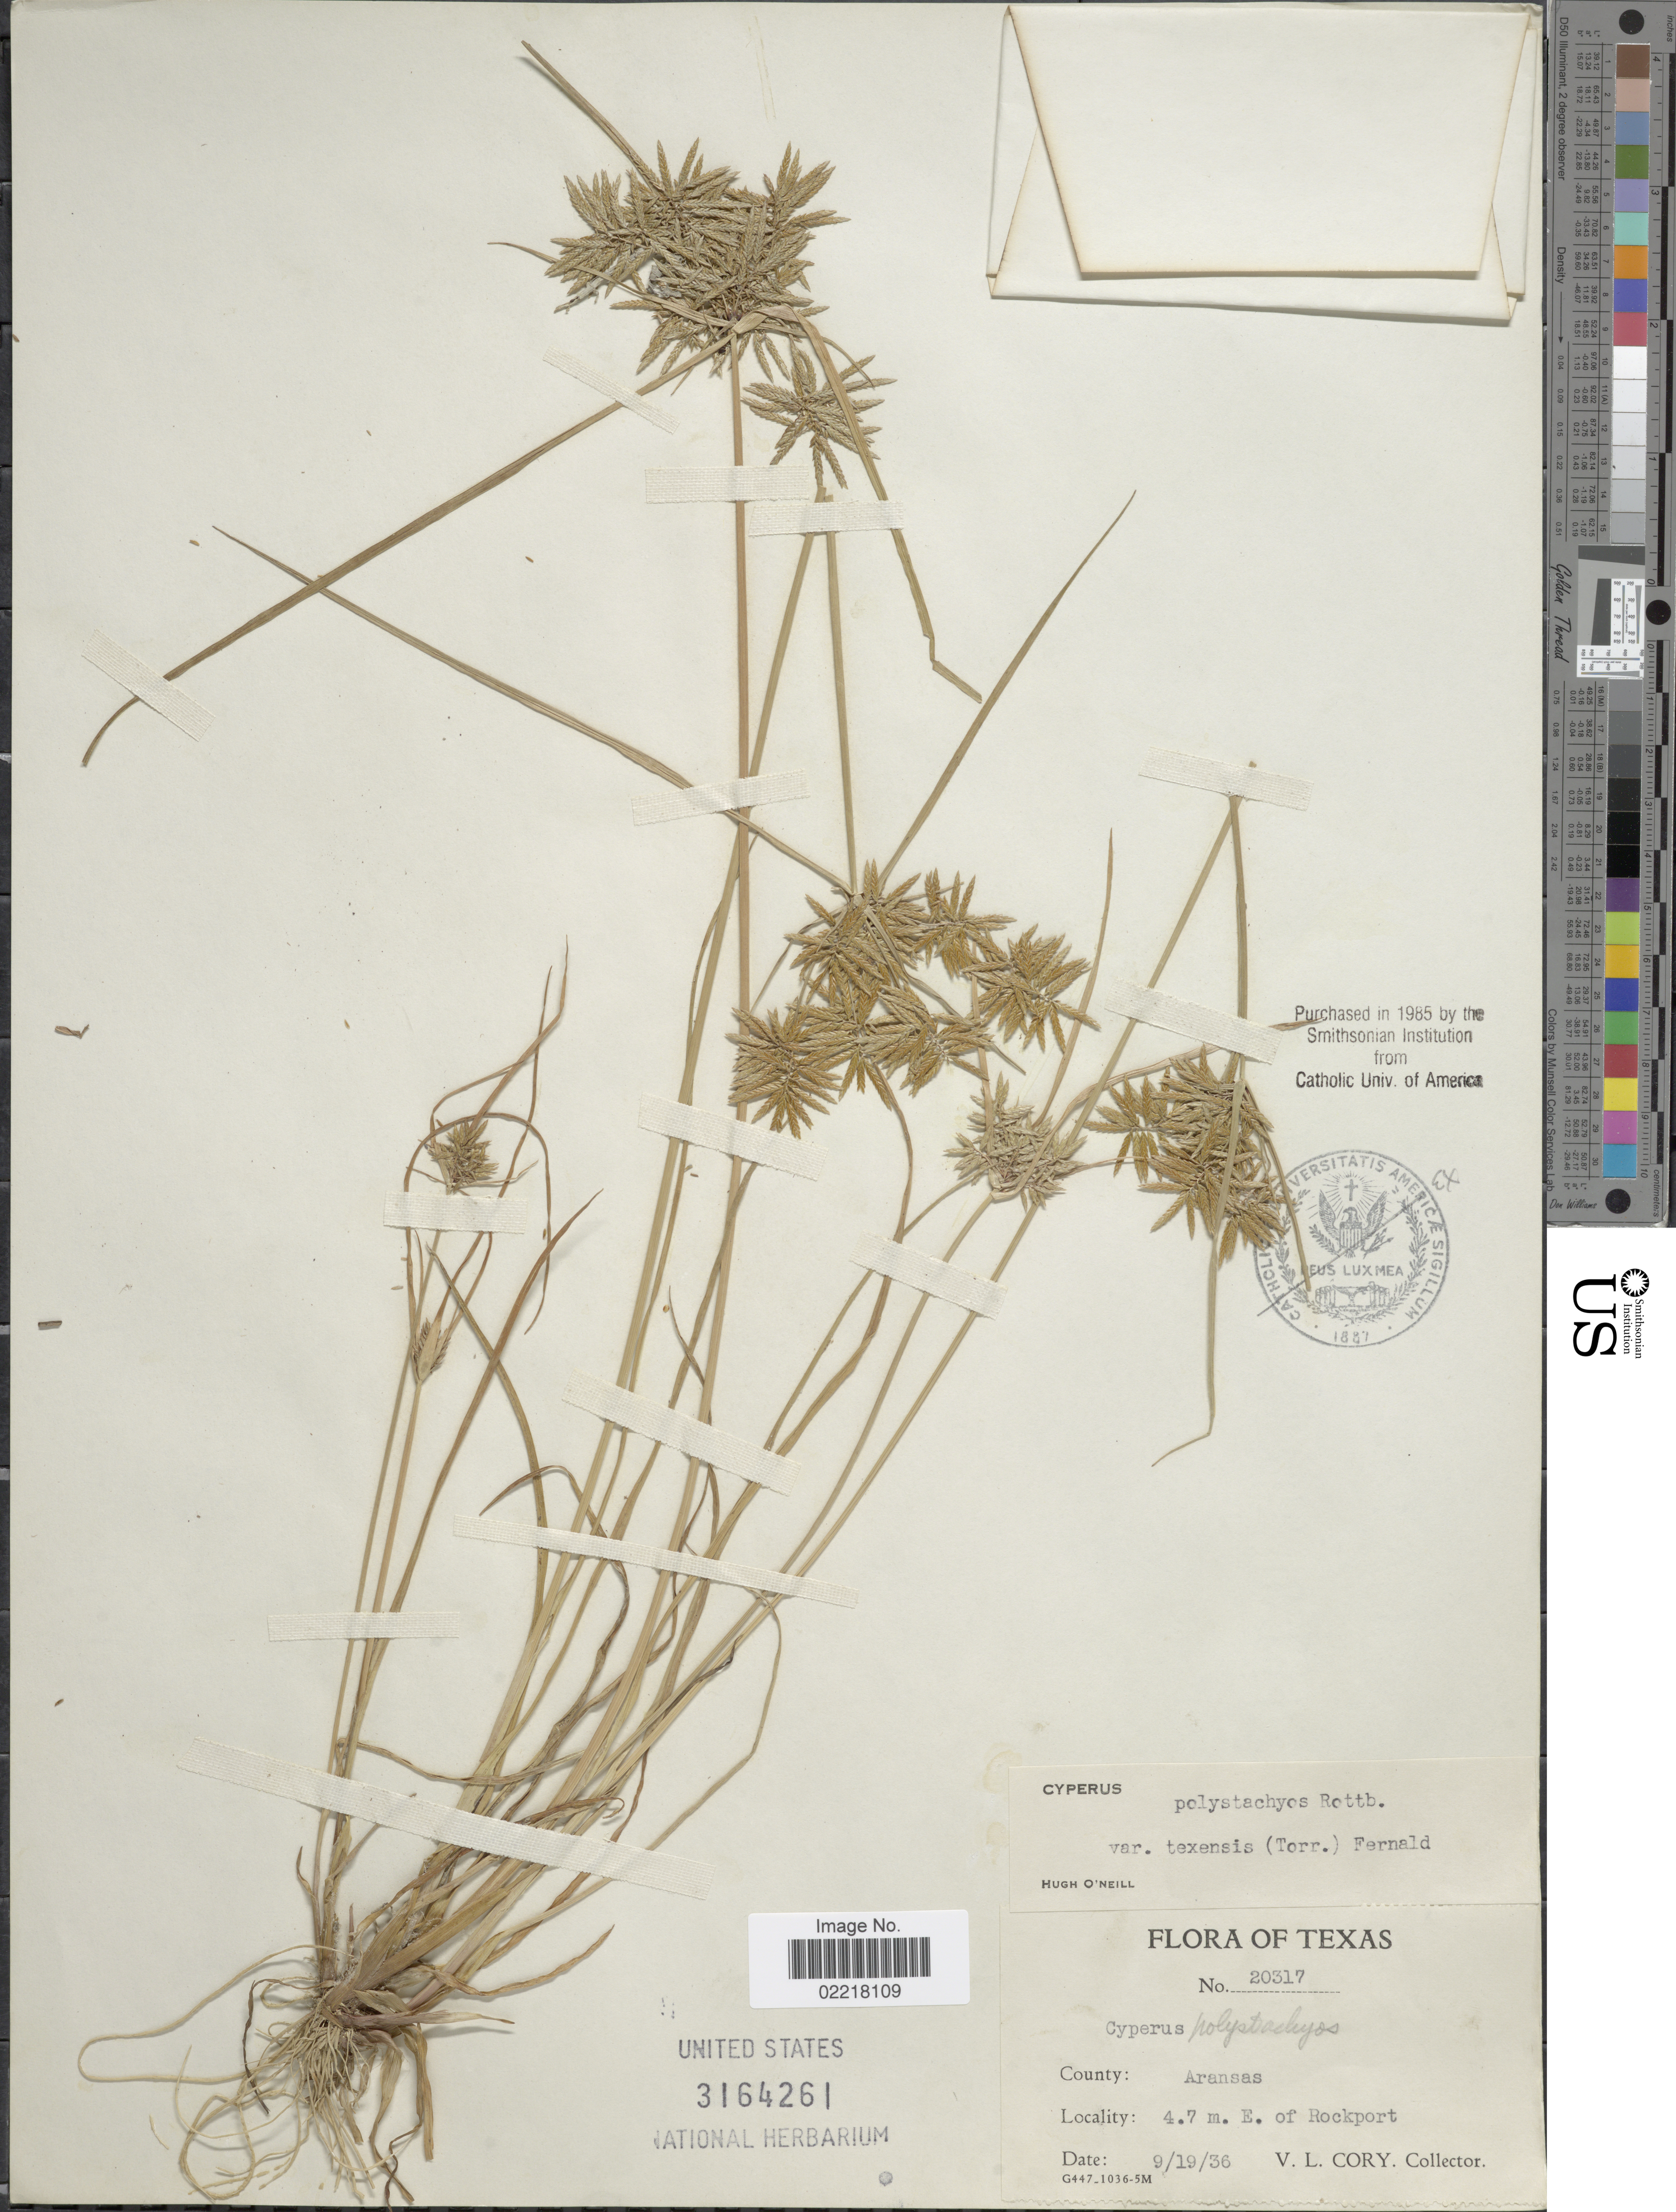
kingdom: Plantae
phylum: Tracheophyta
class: Liliopsida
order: Poales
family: Cyperaceae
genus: Cyperus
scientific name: Cyperus polystachyos var. texensis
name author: (Torr.) Fernald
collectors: V. Cory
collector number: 20317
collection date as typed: Transcribed d/m/y: 19/9/36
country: United States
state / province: Texas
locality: County: Aransas. 4.7 m. E. of Rockport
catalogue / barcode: US 3164261